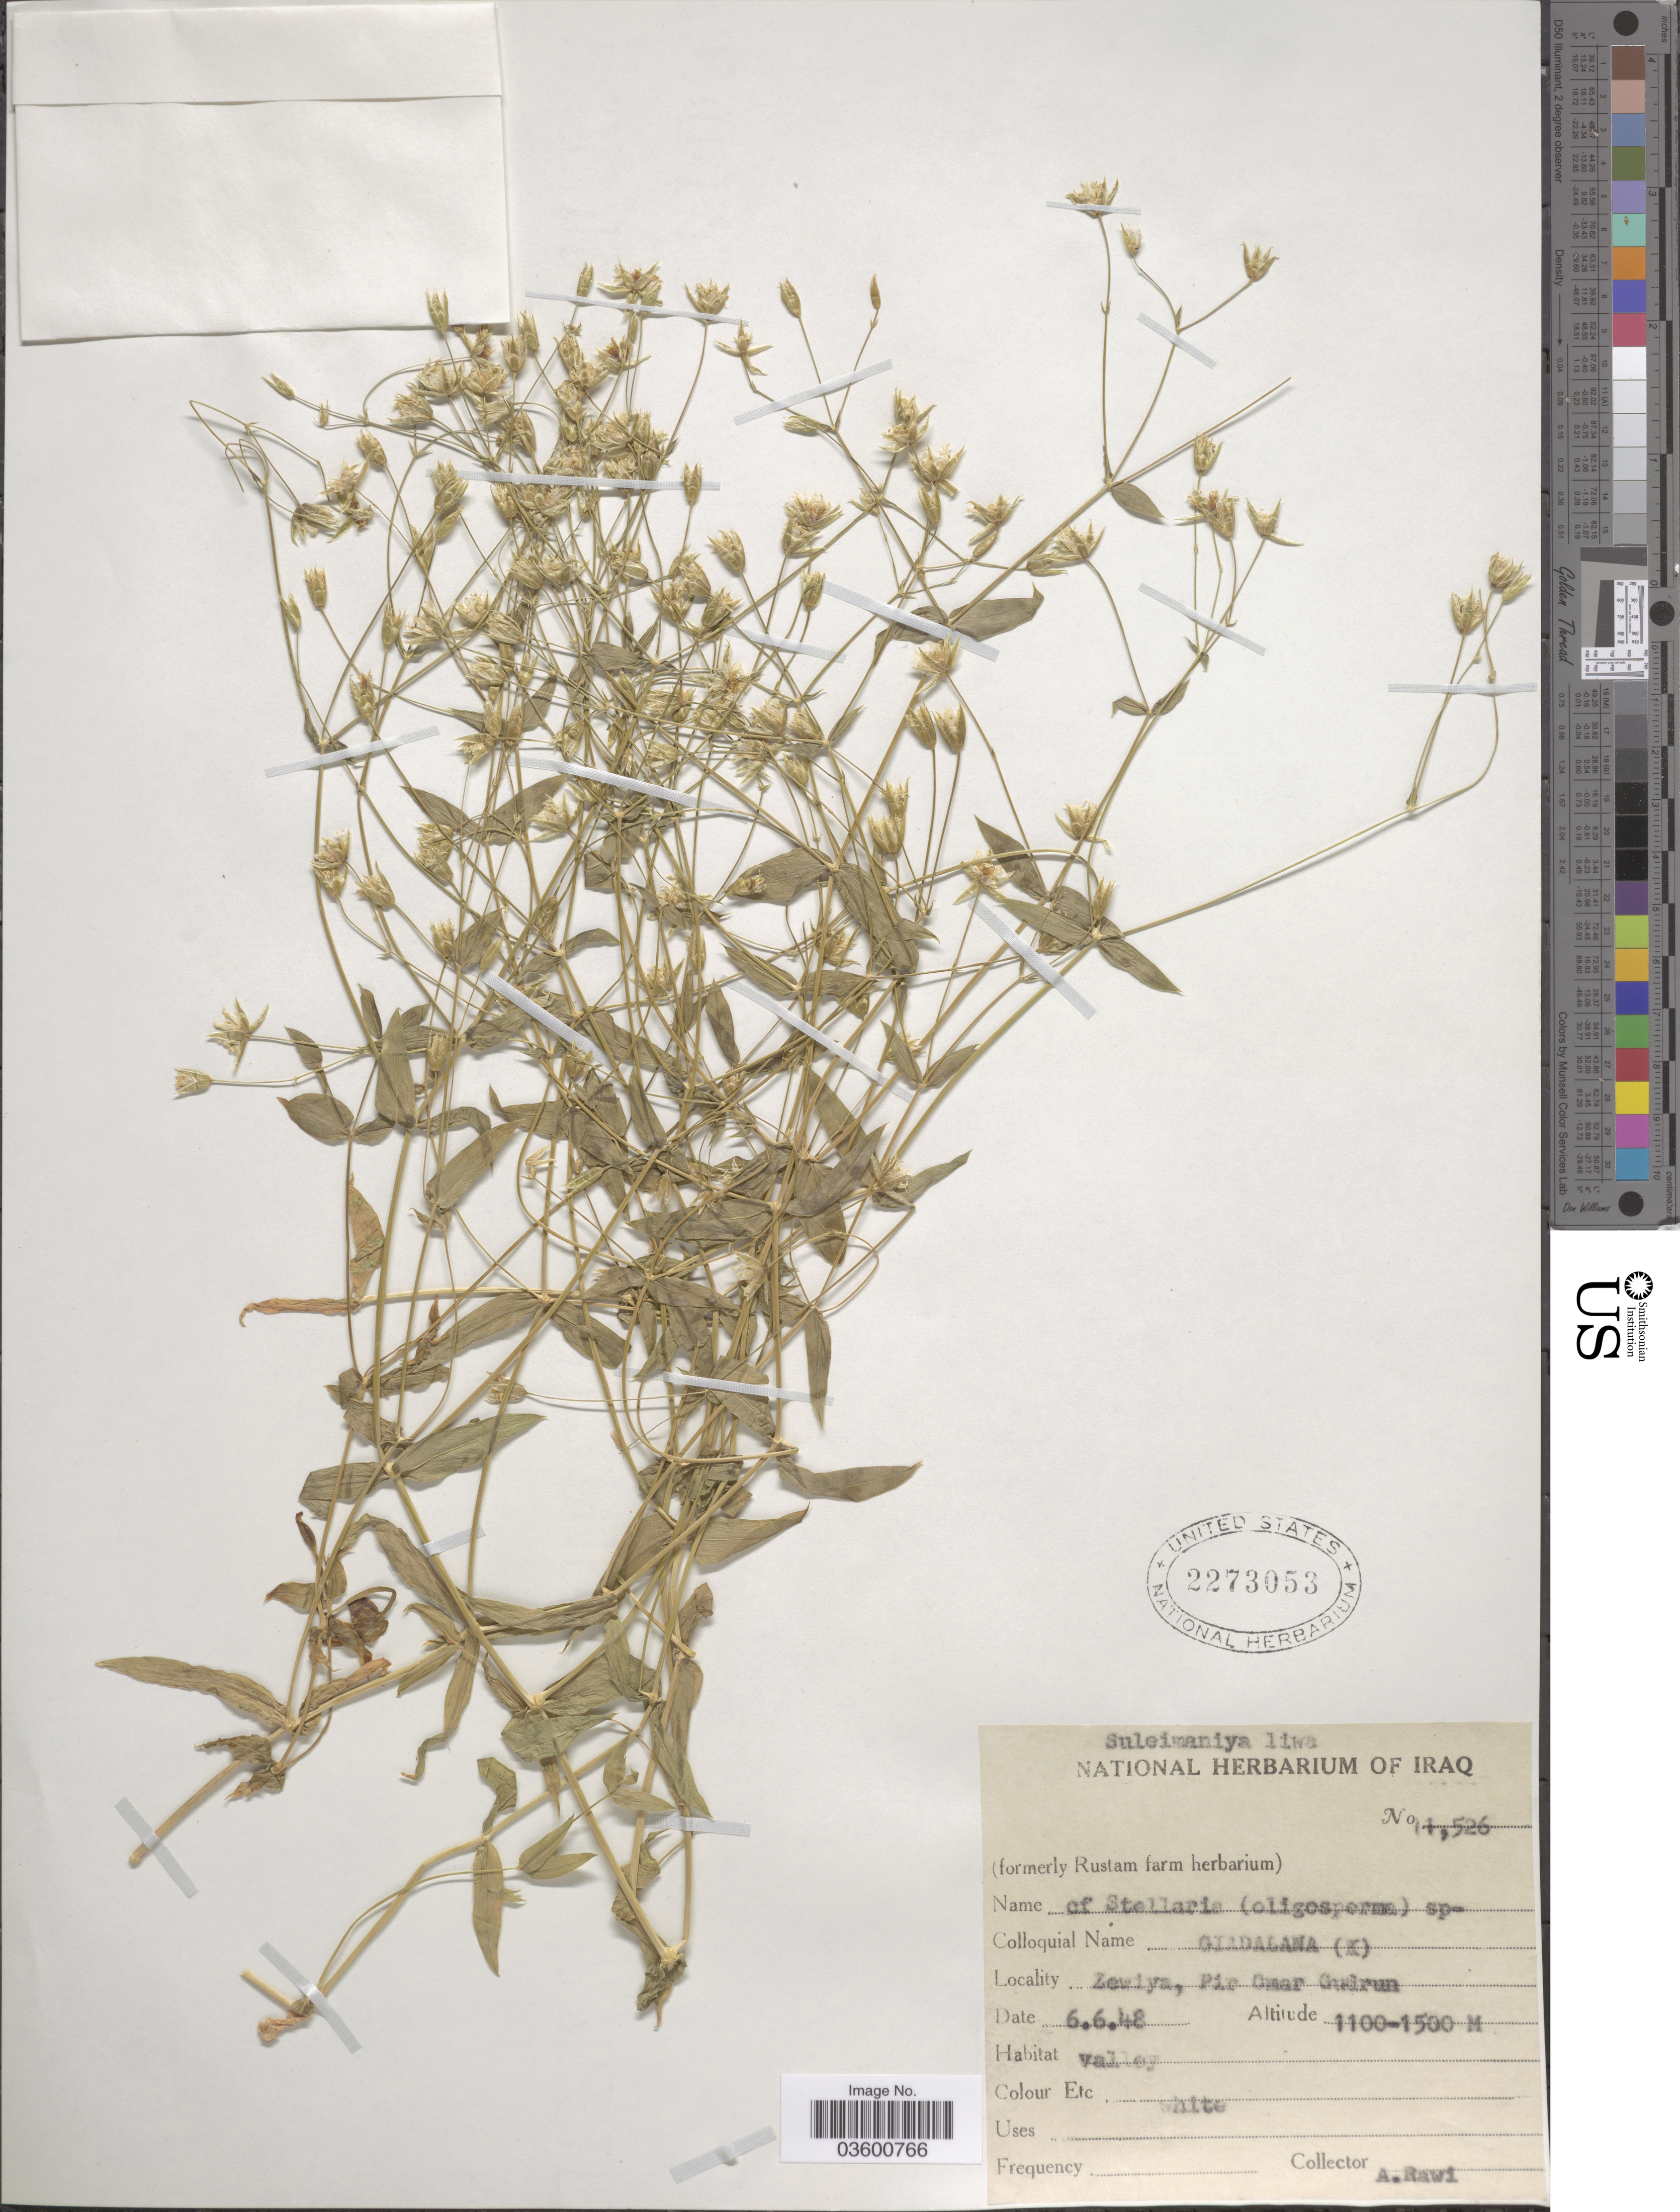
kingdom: Plantae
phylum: Tracheophyta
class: Magnoliopsida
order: Caryophyllales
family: Caryophyllaceae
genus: Stellaria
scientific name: Stellaria sp.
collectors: A. Rawi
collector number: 11526*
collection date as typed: Transcribed d/m/y: 6/6/48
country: Iraq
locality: Zewiya, Pir Omar Gudrun.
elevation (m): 1100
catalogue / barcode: US 2273053